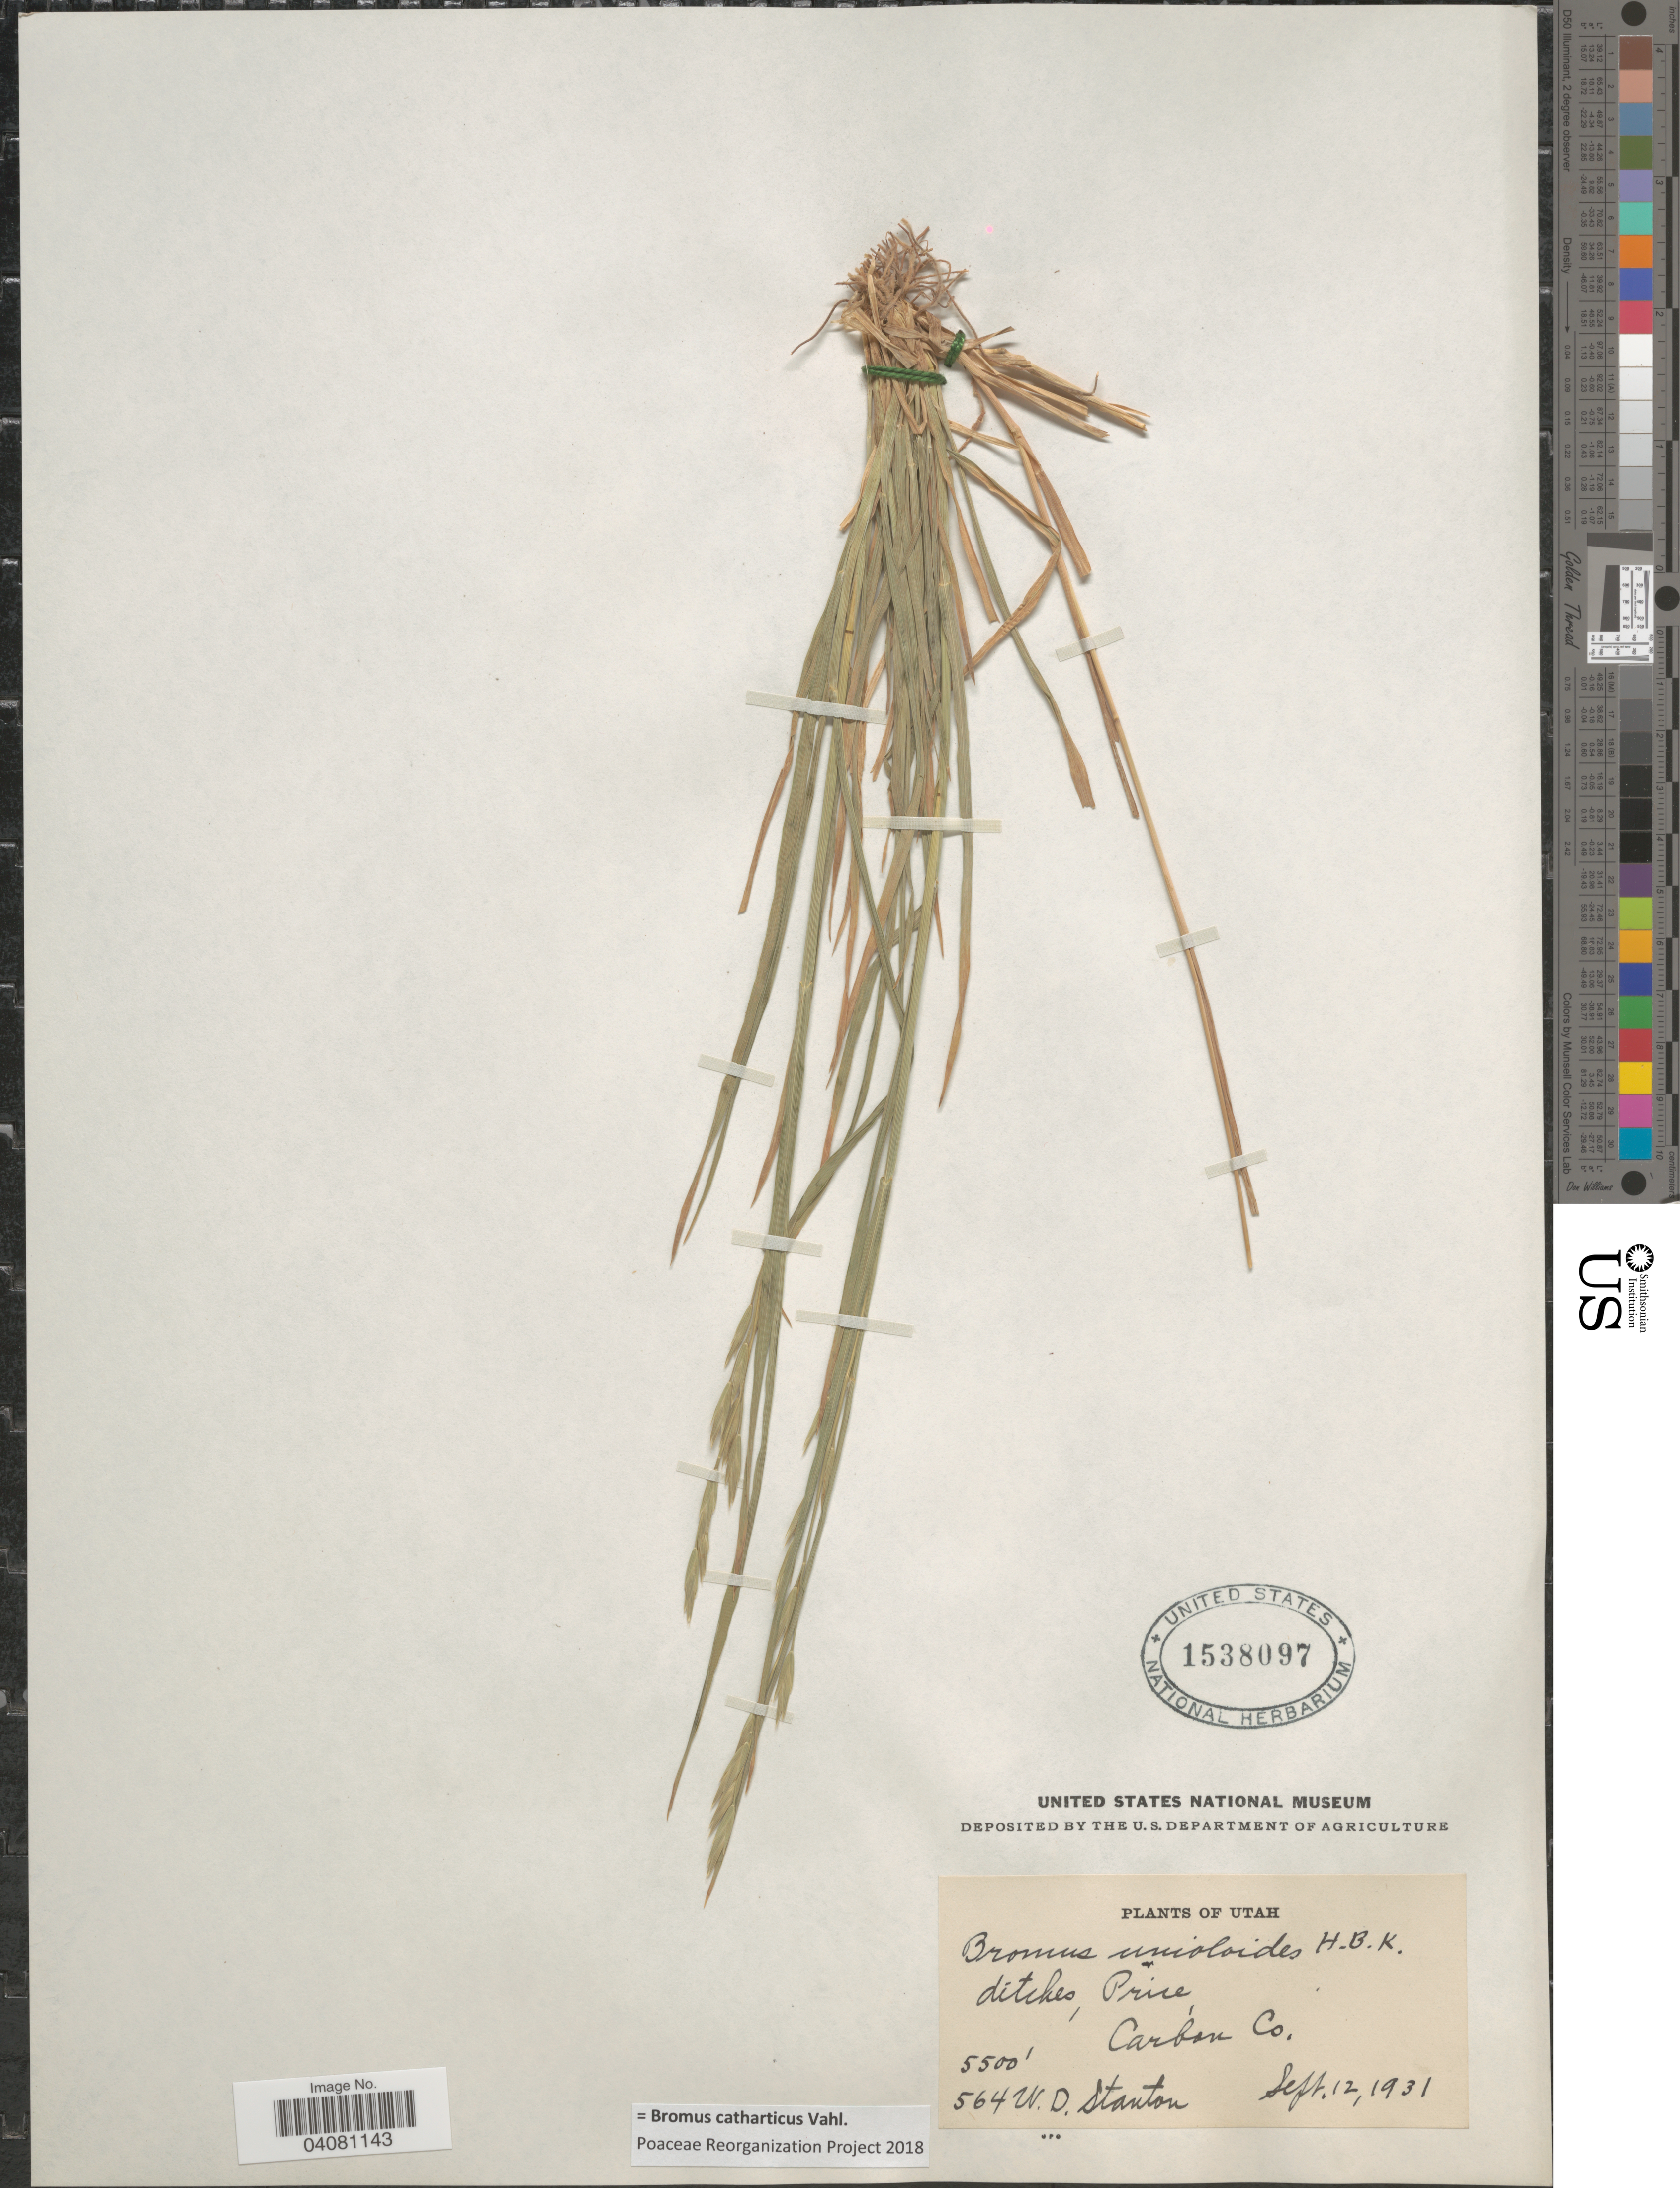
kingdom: Plantae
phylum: Tracheophyta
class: Liliopsida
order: Poales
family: Poaceae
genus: Bromus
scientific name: Bromus catharticus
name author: Vahl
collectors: W. Stanton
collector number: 564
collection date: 1931-09-12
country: United States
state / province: Utah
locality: Ditches, Price, Carbon Co.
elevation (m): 1676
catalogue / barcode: US 1538097